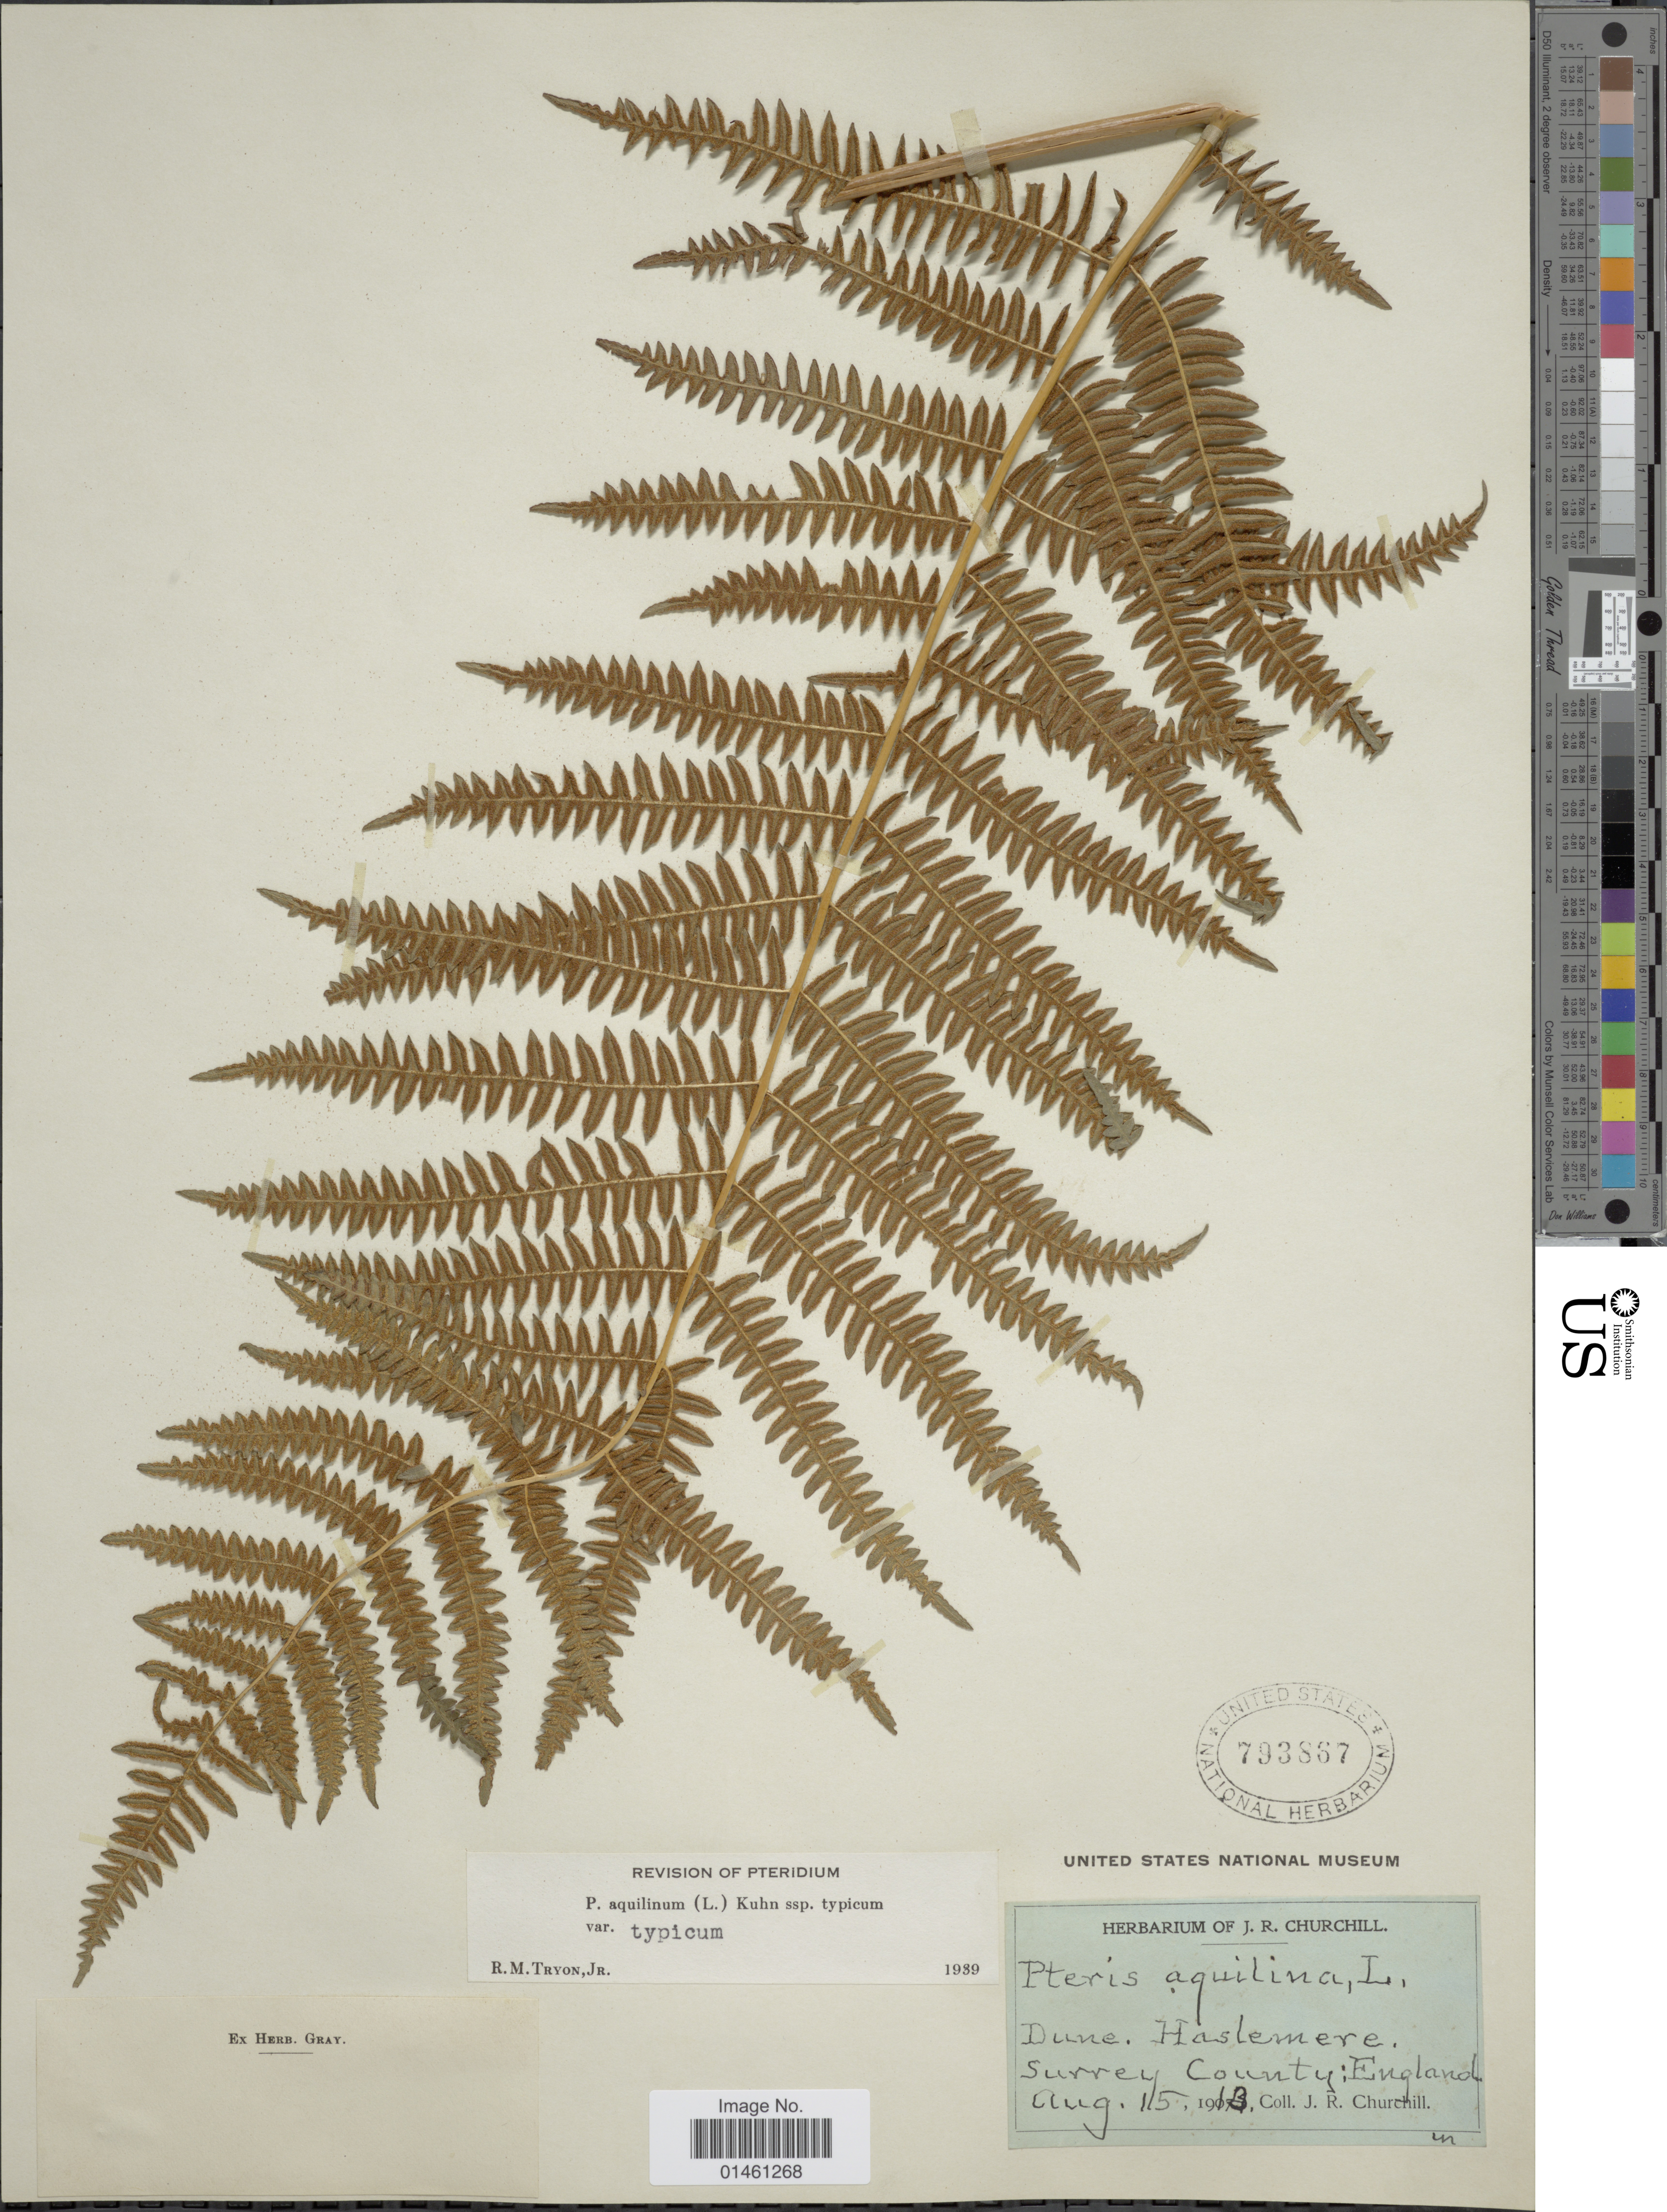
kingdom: Plantae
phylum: Tracheophyta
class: Polypodiopsida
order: Polypodiales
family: Dennstaedtiaceae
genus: Pteridium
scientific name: Pteridium aquilinum var. typicum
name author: R.M. Tryon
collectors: J. Churchill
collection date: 1913-08-15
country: United Kingdom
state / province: England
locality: Dune, Haslemere, Surrey County: England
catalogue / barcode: US 793867